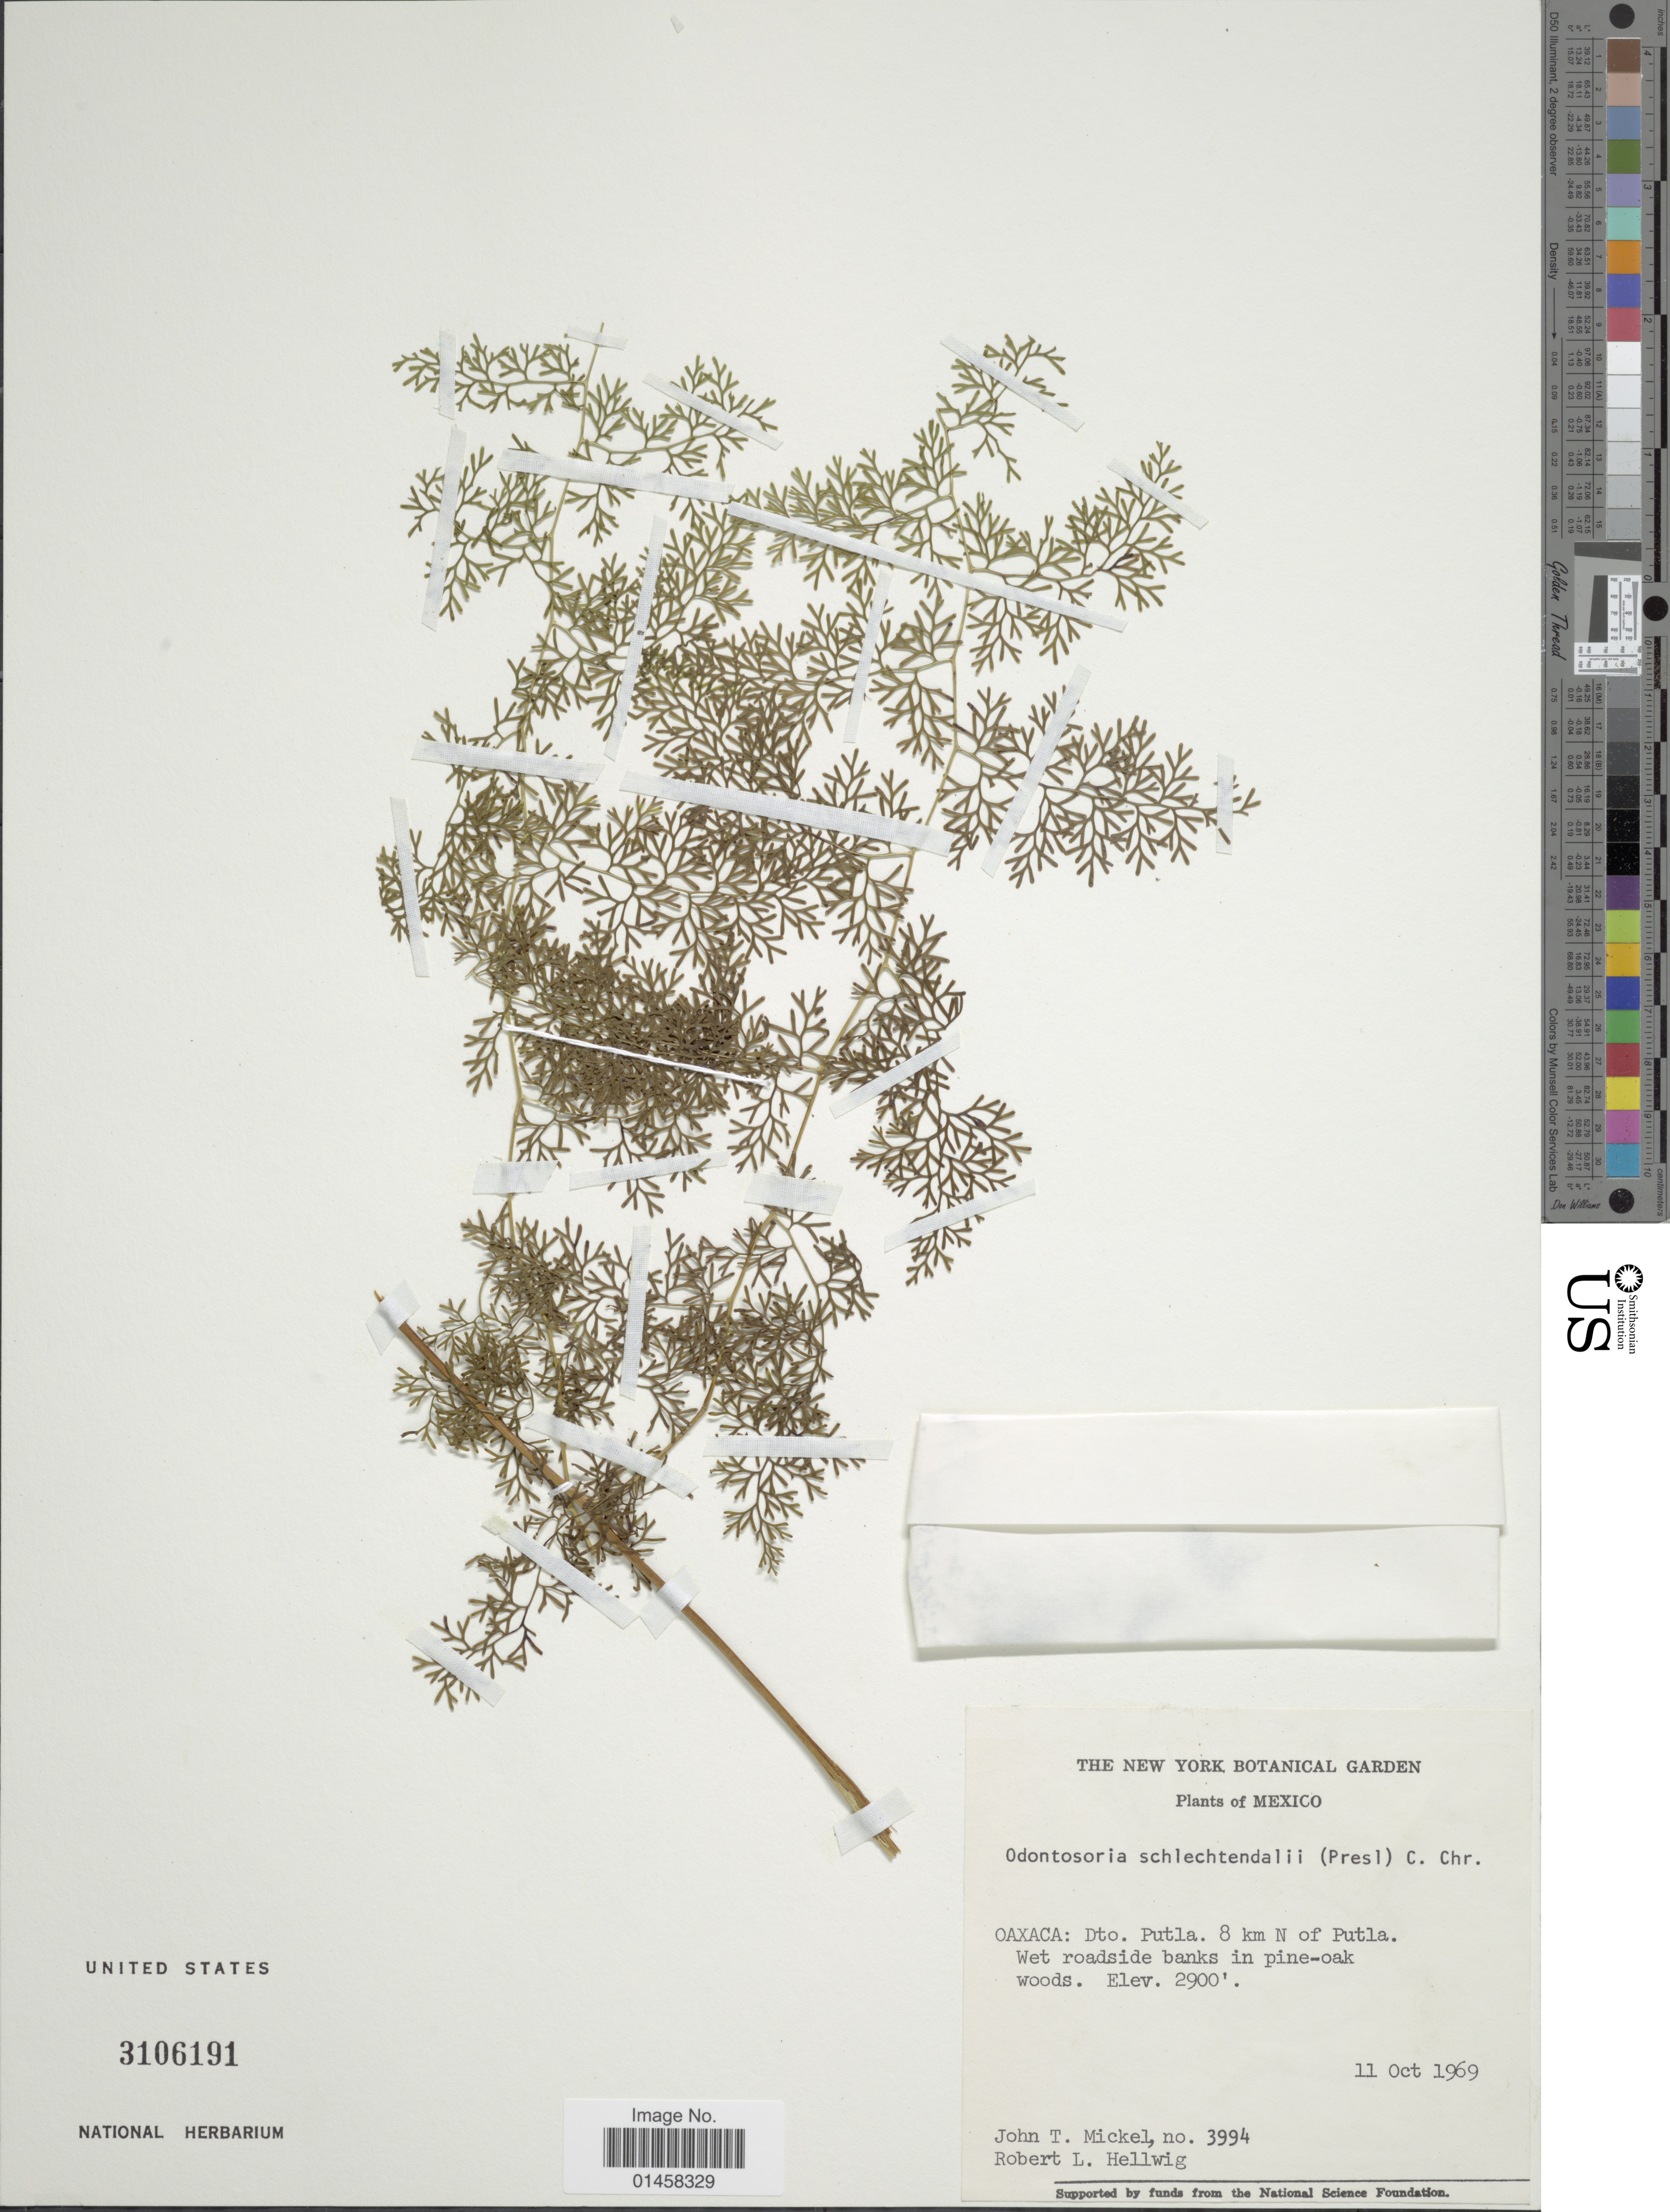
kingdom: Plantae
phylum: Tracheophyta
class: Polypodiopsida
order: Polypodiales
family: Lindsaeaceae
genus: Odontosoria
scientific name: Odontosoria schlechtendalii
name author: (C. Presl) C. Chr.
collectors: J. T. Mickel & R. Hellwig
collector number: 3994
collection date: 1969-10-11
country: Mexico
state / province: Oaxaca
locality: Dto. Putla, 8 km N of Putla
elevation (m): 884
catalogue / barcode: US 3106191